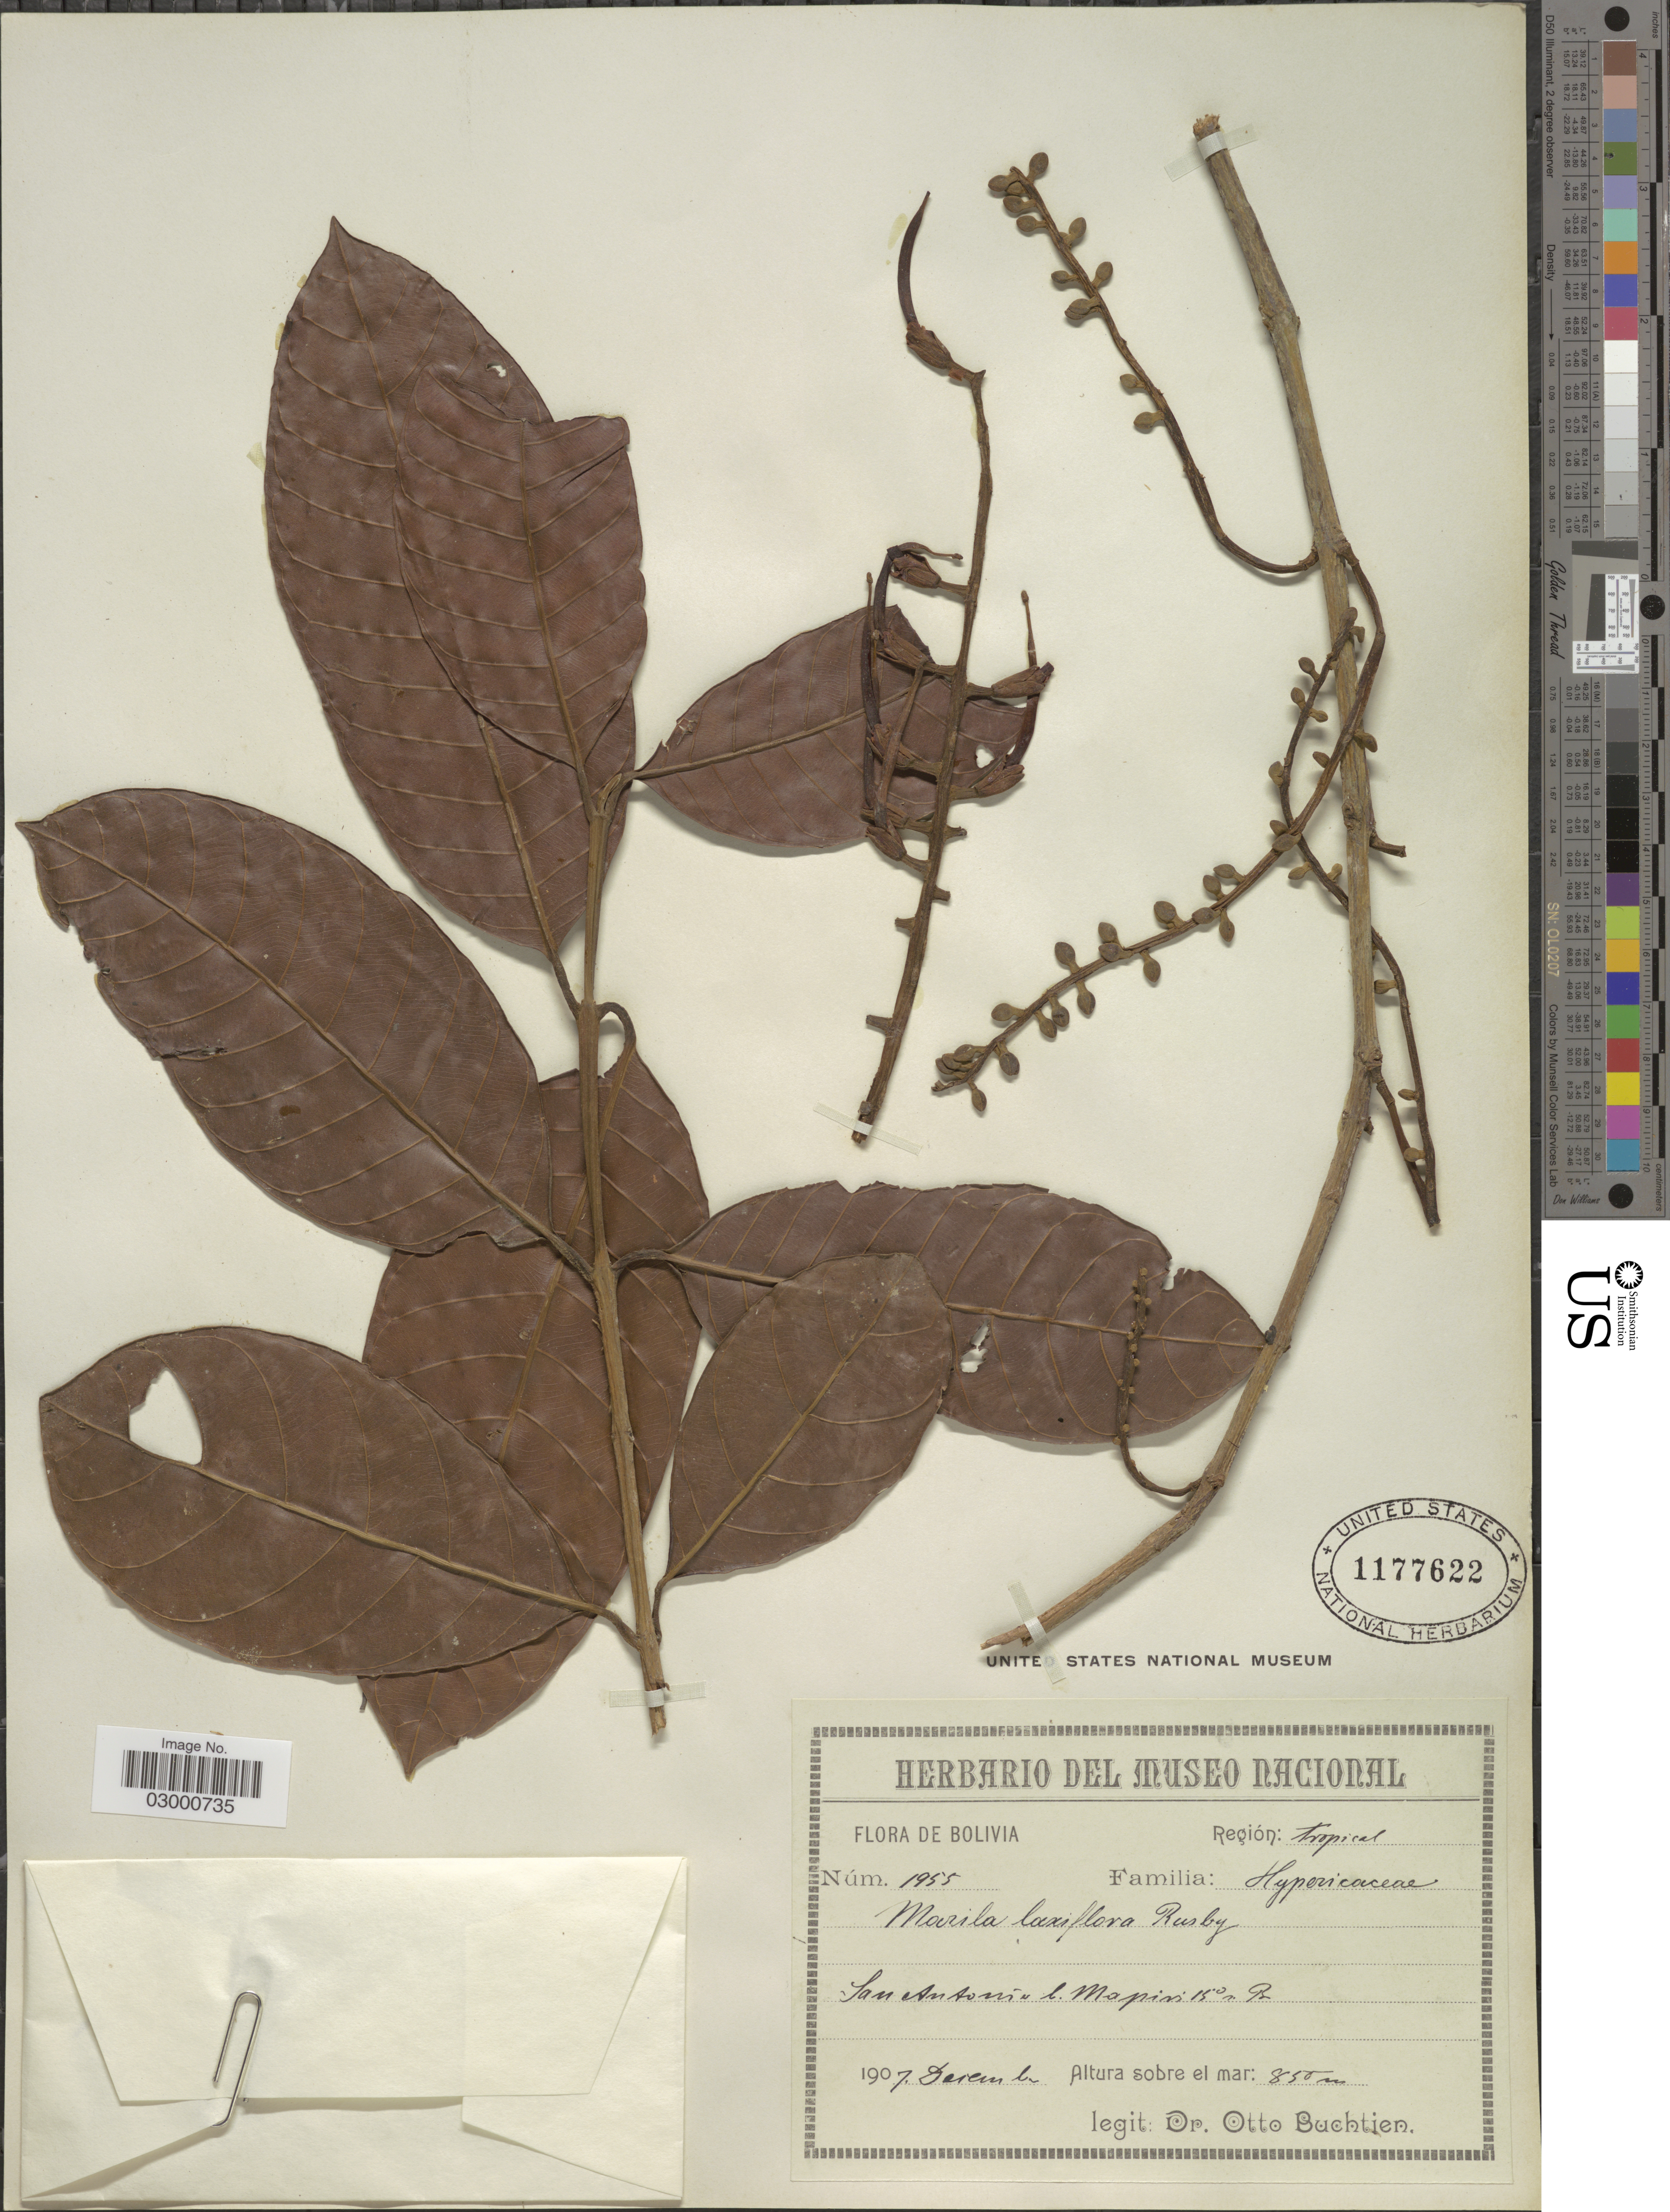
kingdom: Plantae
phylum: Tracheophyta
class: Magnoliopsida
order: Malpighiales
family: Calophyllaceae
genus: Marila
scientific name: Marila laxiflora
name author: Rusby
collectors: O. Buchtien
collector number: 1955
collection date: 1907-12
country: Bolivia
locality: Región: tropical. San Antonio l. Mapiri 15°n Br.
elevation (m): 850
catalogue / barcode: US 1177622